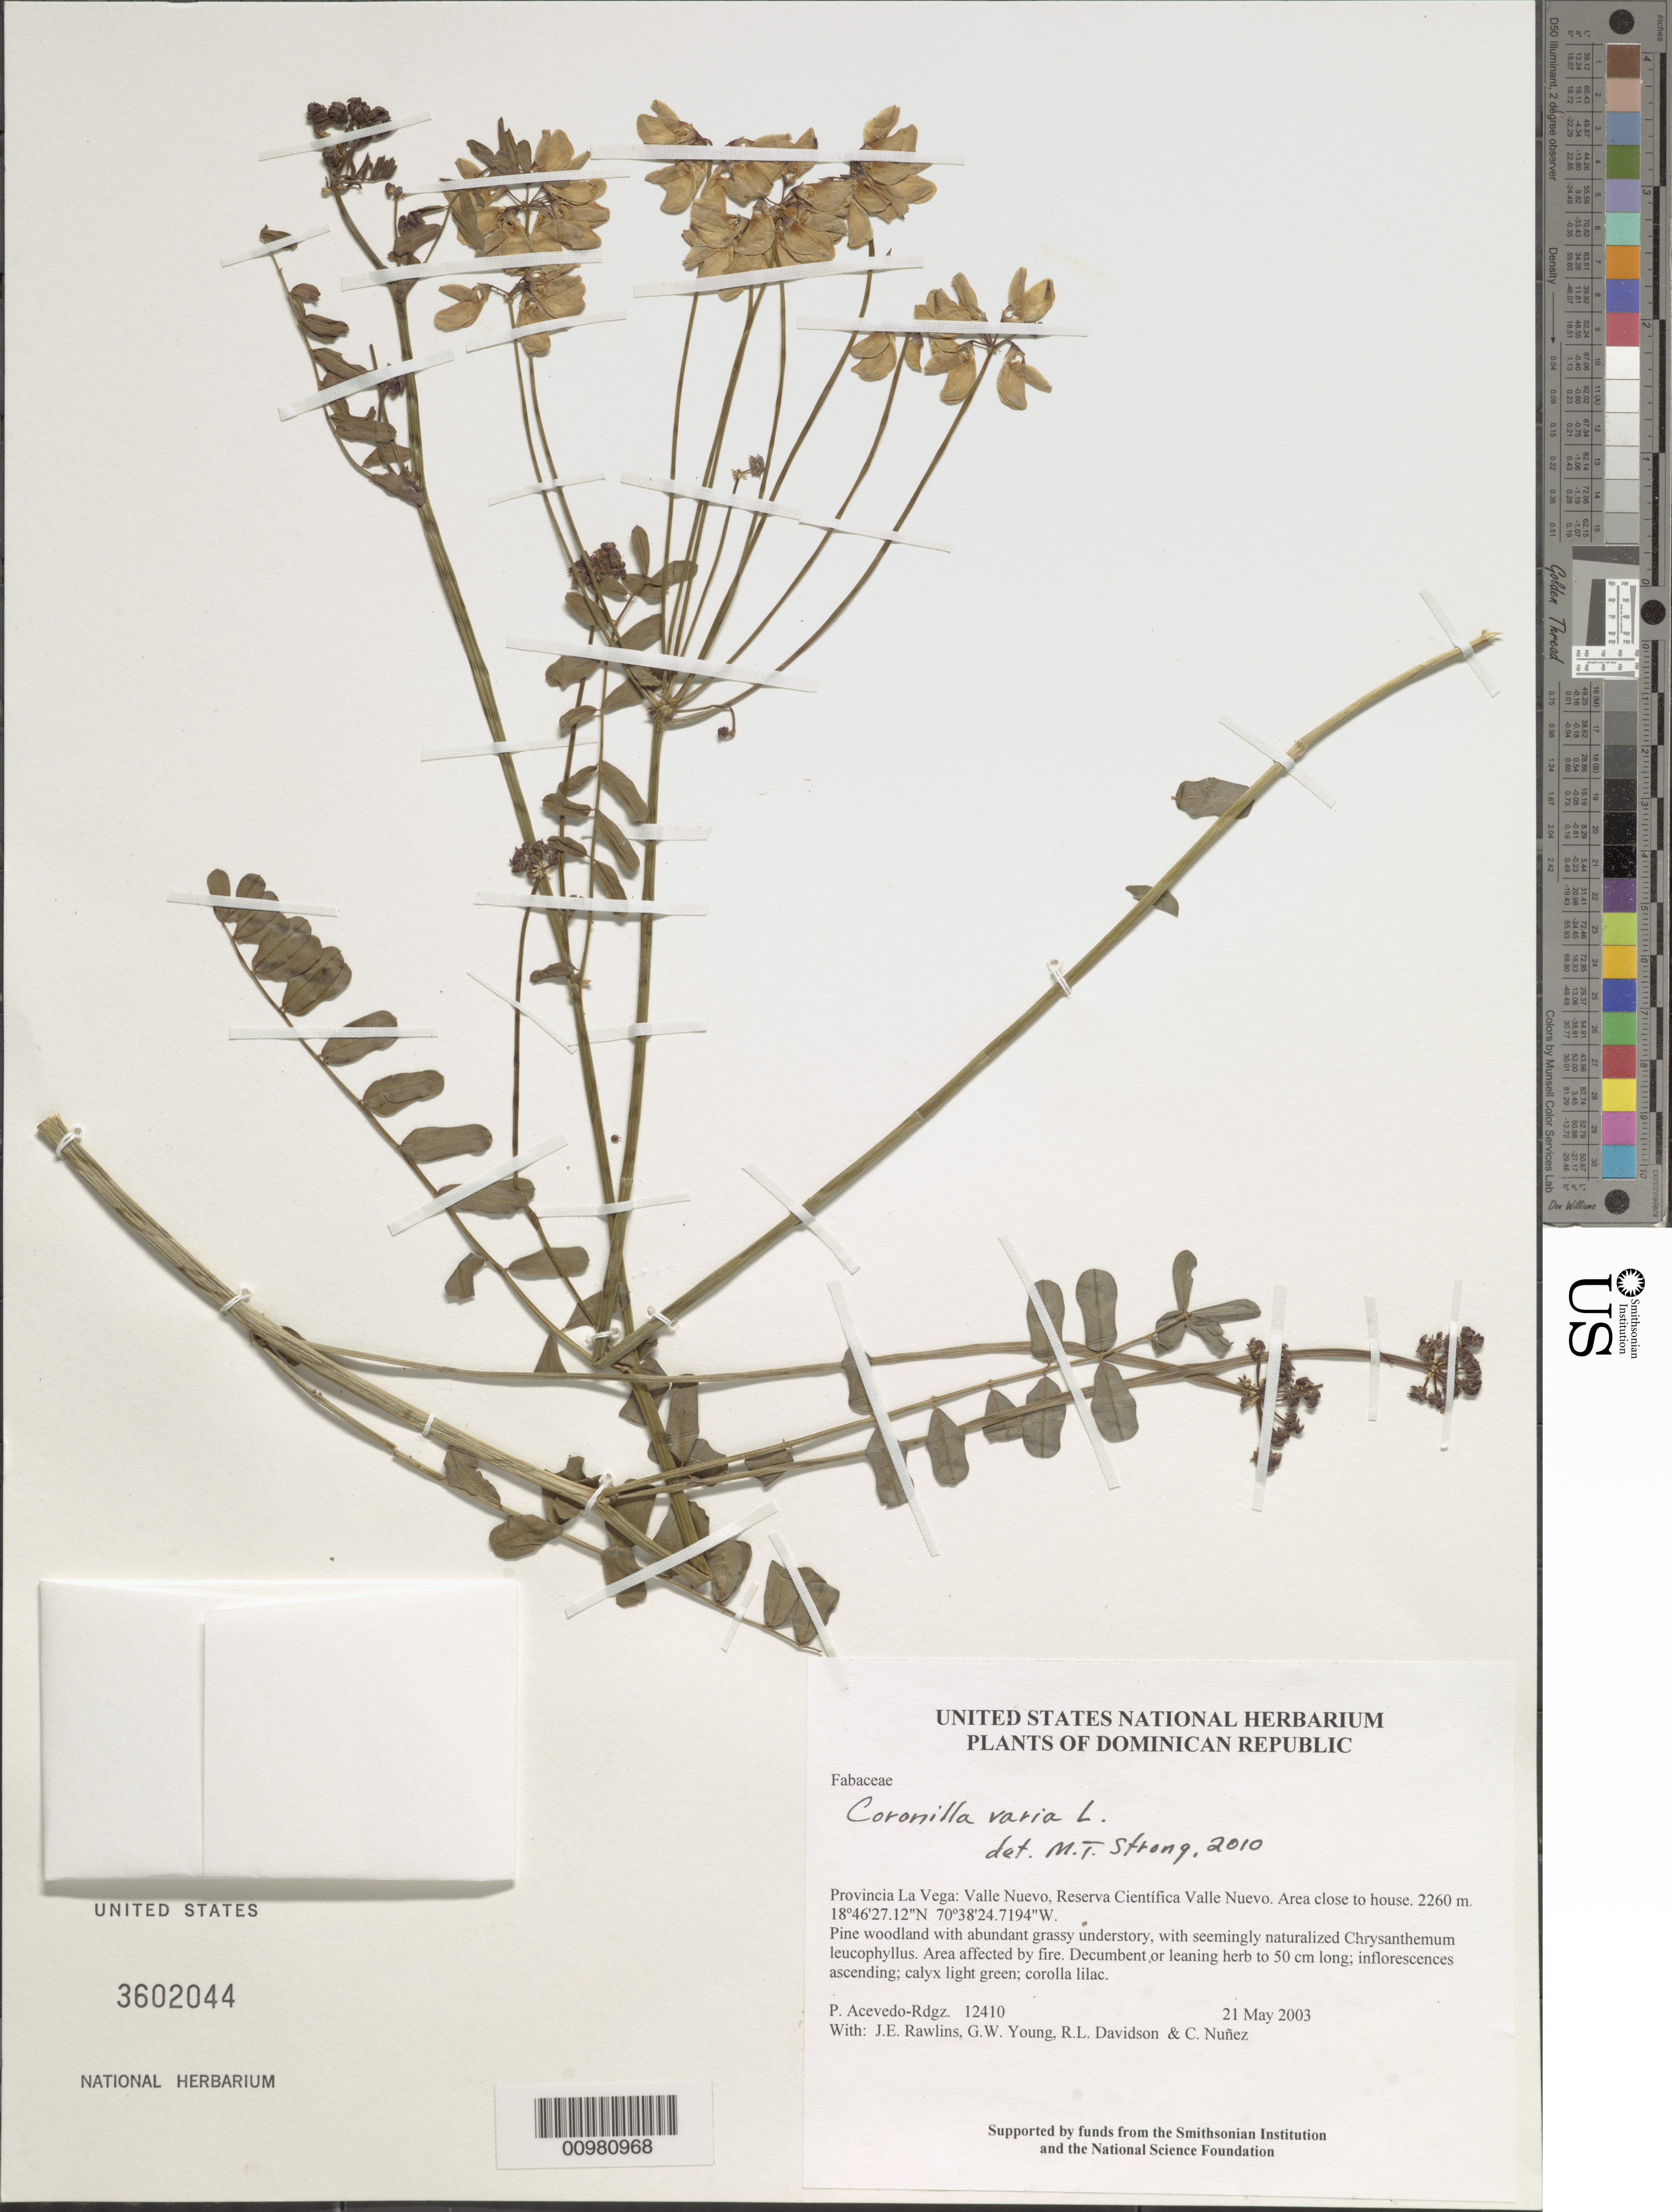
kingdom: Plantae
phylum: Tracheophyta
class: Magnoliopsida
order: Fabales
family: Fabaceae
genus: Coronilla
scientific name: Coronilla varia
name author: L.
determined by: Strong, M. T., (US), Smithsonian Institution - National Museum of Natural History (UNITED STATES)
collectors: P. Acevedo-Rodr., J. Rawlins, G. Young, R. Davidson & C. Nunez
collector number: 12410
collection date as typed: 21 May 2003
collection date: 2003-05-21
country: Dominican Republic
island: Hispaniola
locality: Provincia La Vega: Valle Nuevo, Reserva Científica Valle Nuevo. Area close to house.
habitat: Pine woodland with abundant grassy understory, with seemingly naturalized Chrysanthemum leucophyllus. Area affected by fire.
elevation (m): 2260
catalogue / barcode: US 3602044